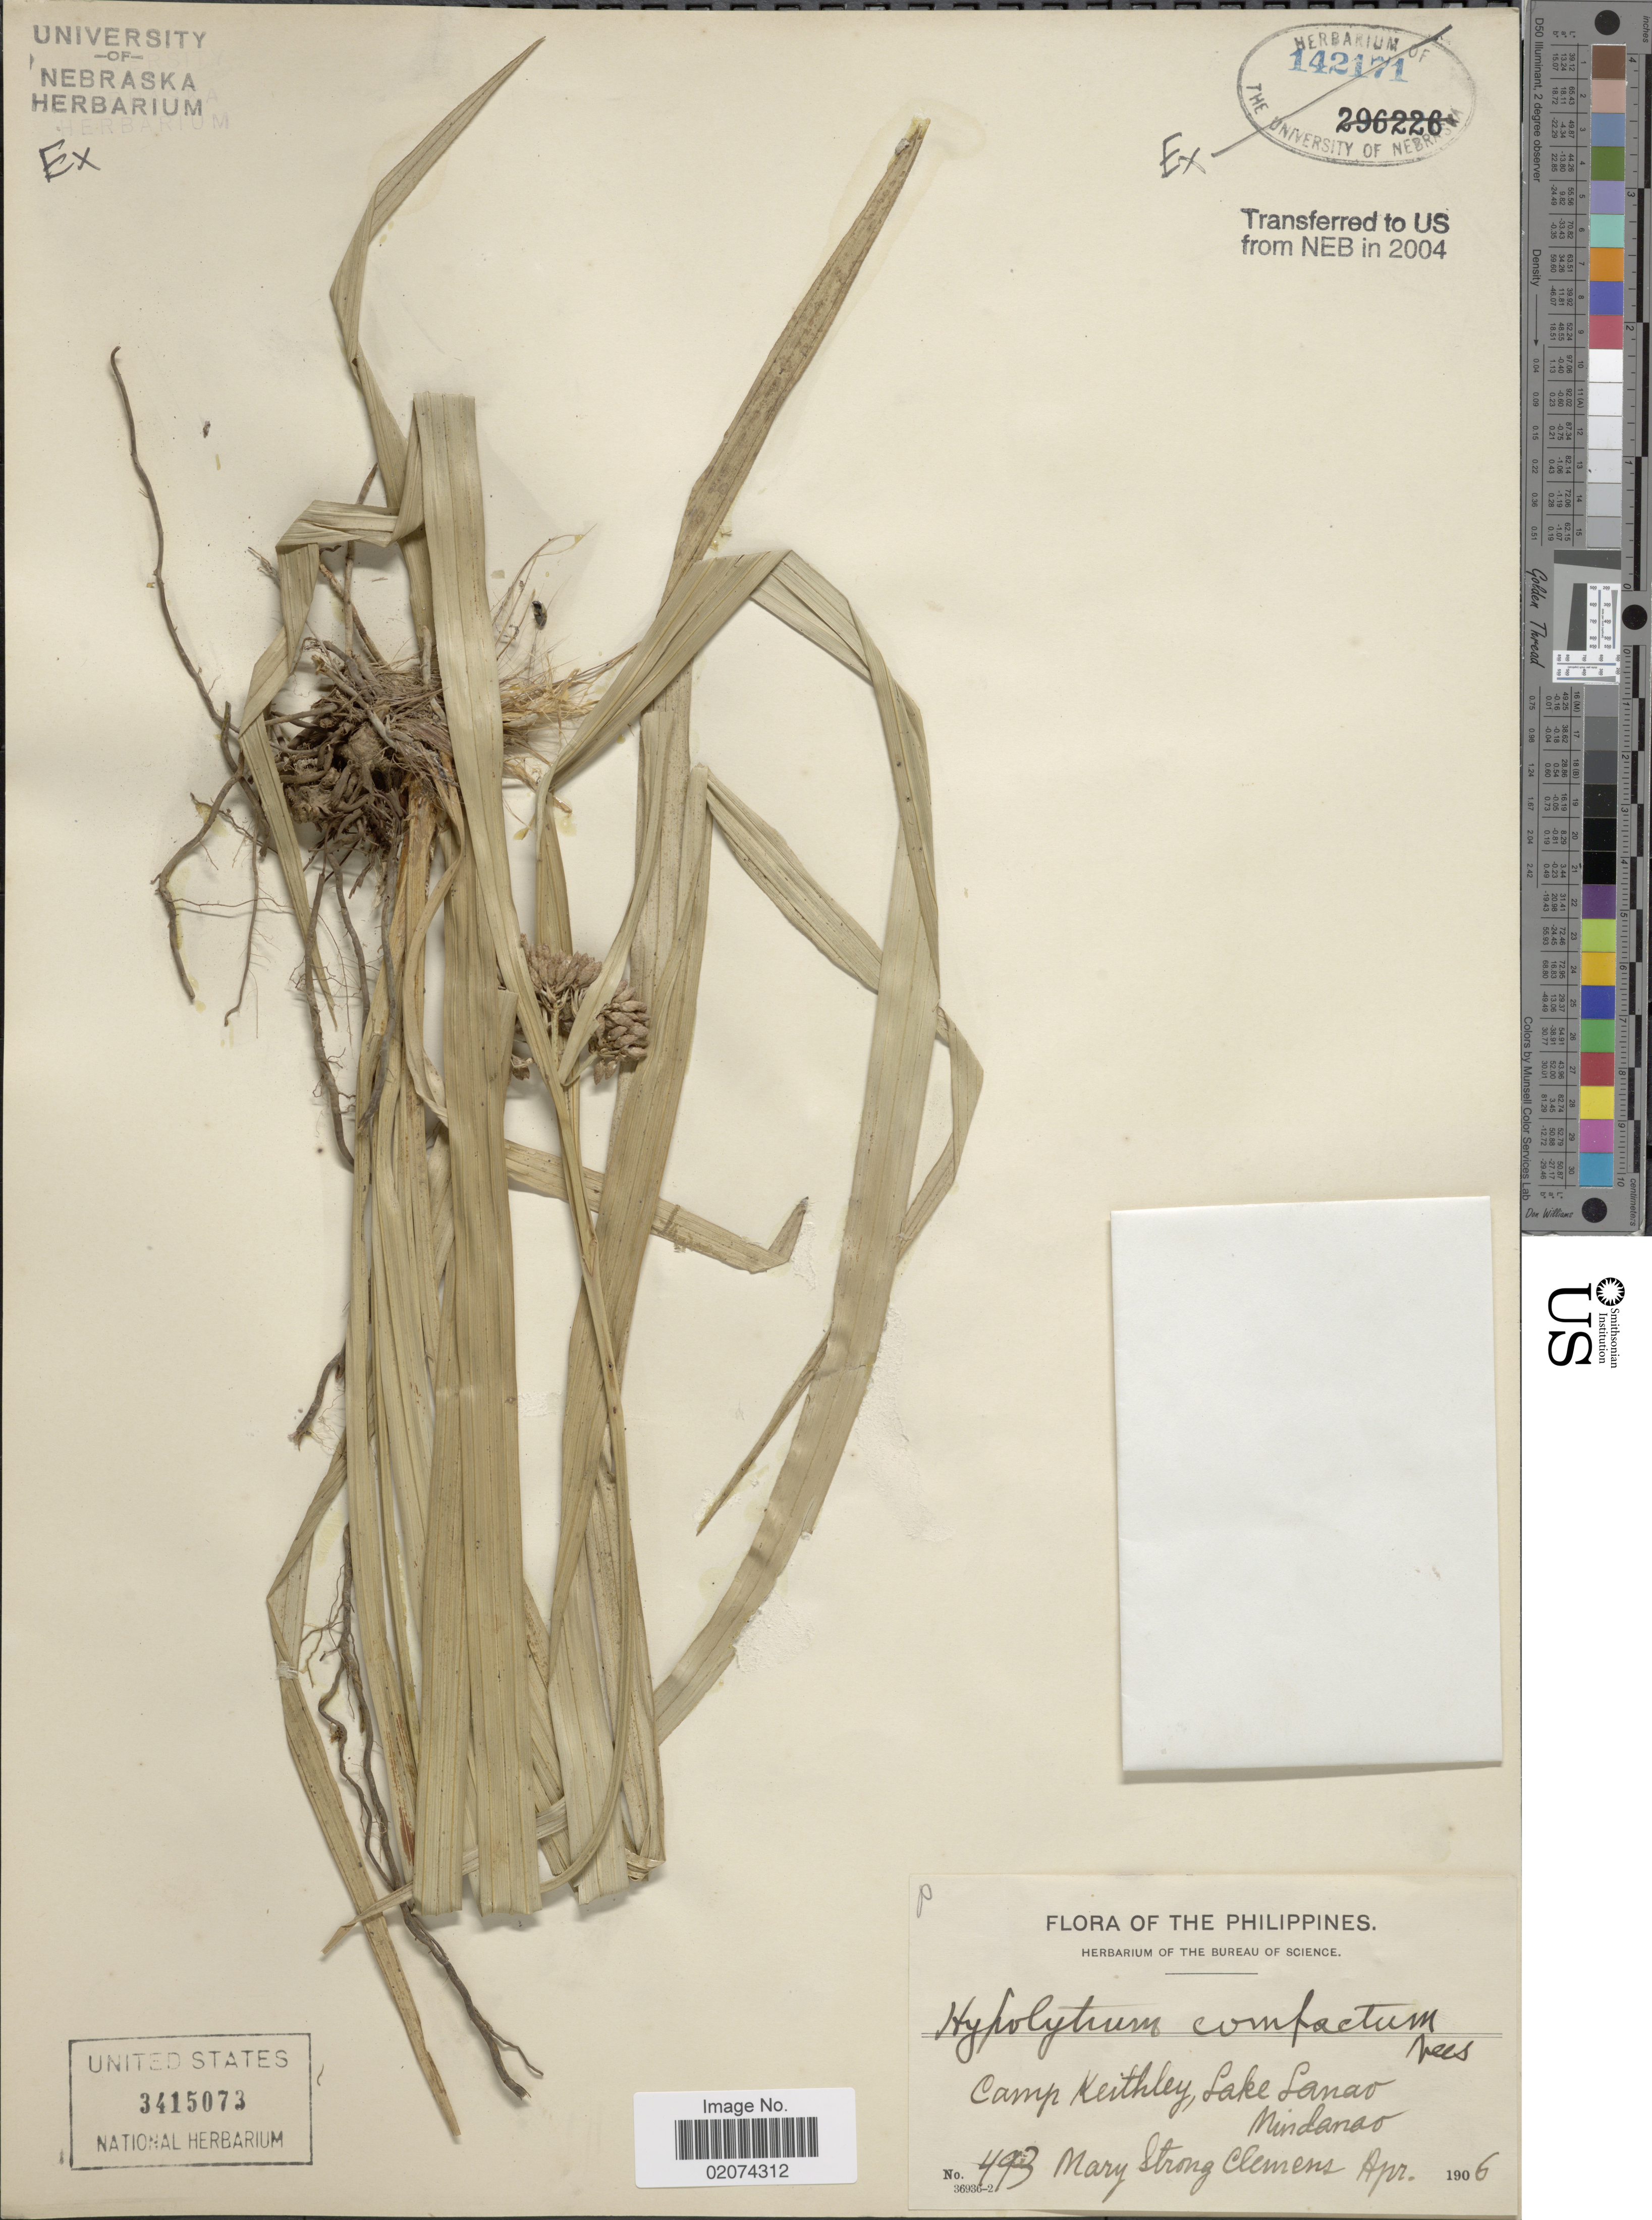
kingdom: Plantae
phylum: Tracheophyta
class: Liliopsida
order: Poales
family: Cyperaceae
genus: Hypolytrum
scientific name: Hypolytrum compactum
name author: Nees & Meyen ex Kunth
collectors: M. S. Clemens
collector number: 493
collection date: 1906-04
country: Philippines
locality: Camp Keithley, Lake Lanao, Midanao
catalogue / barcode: US 3415073